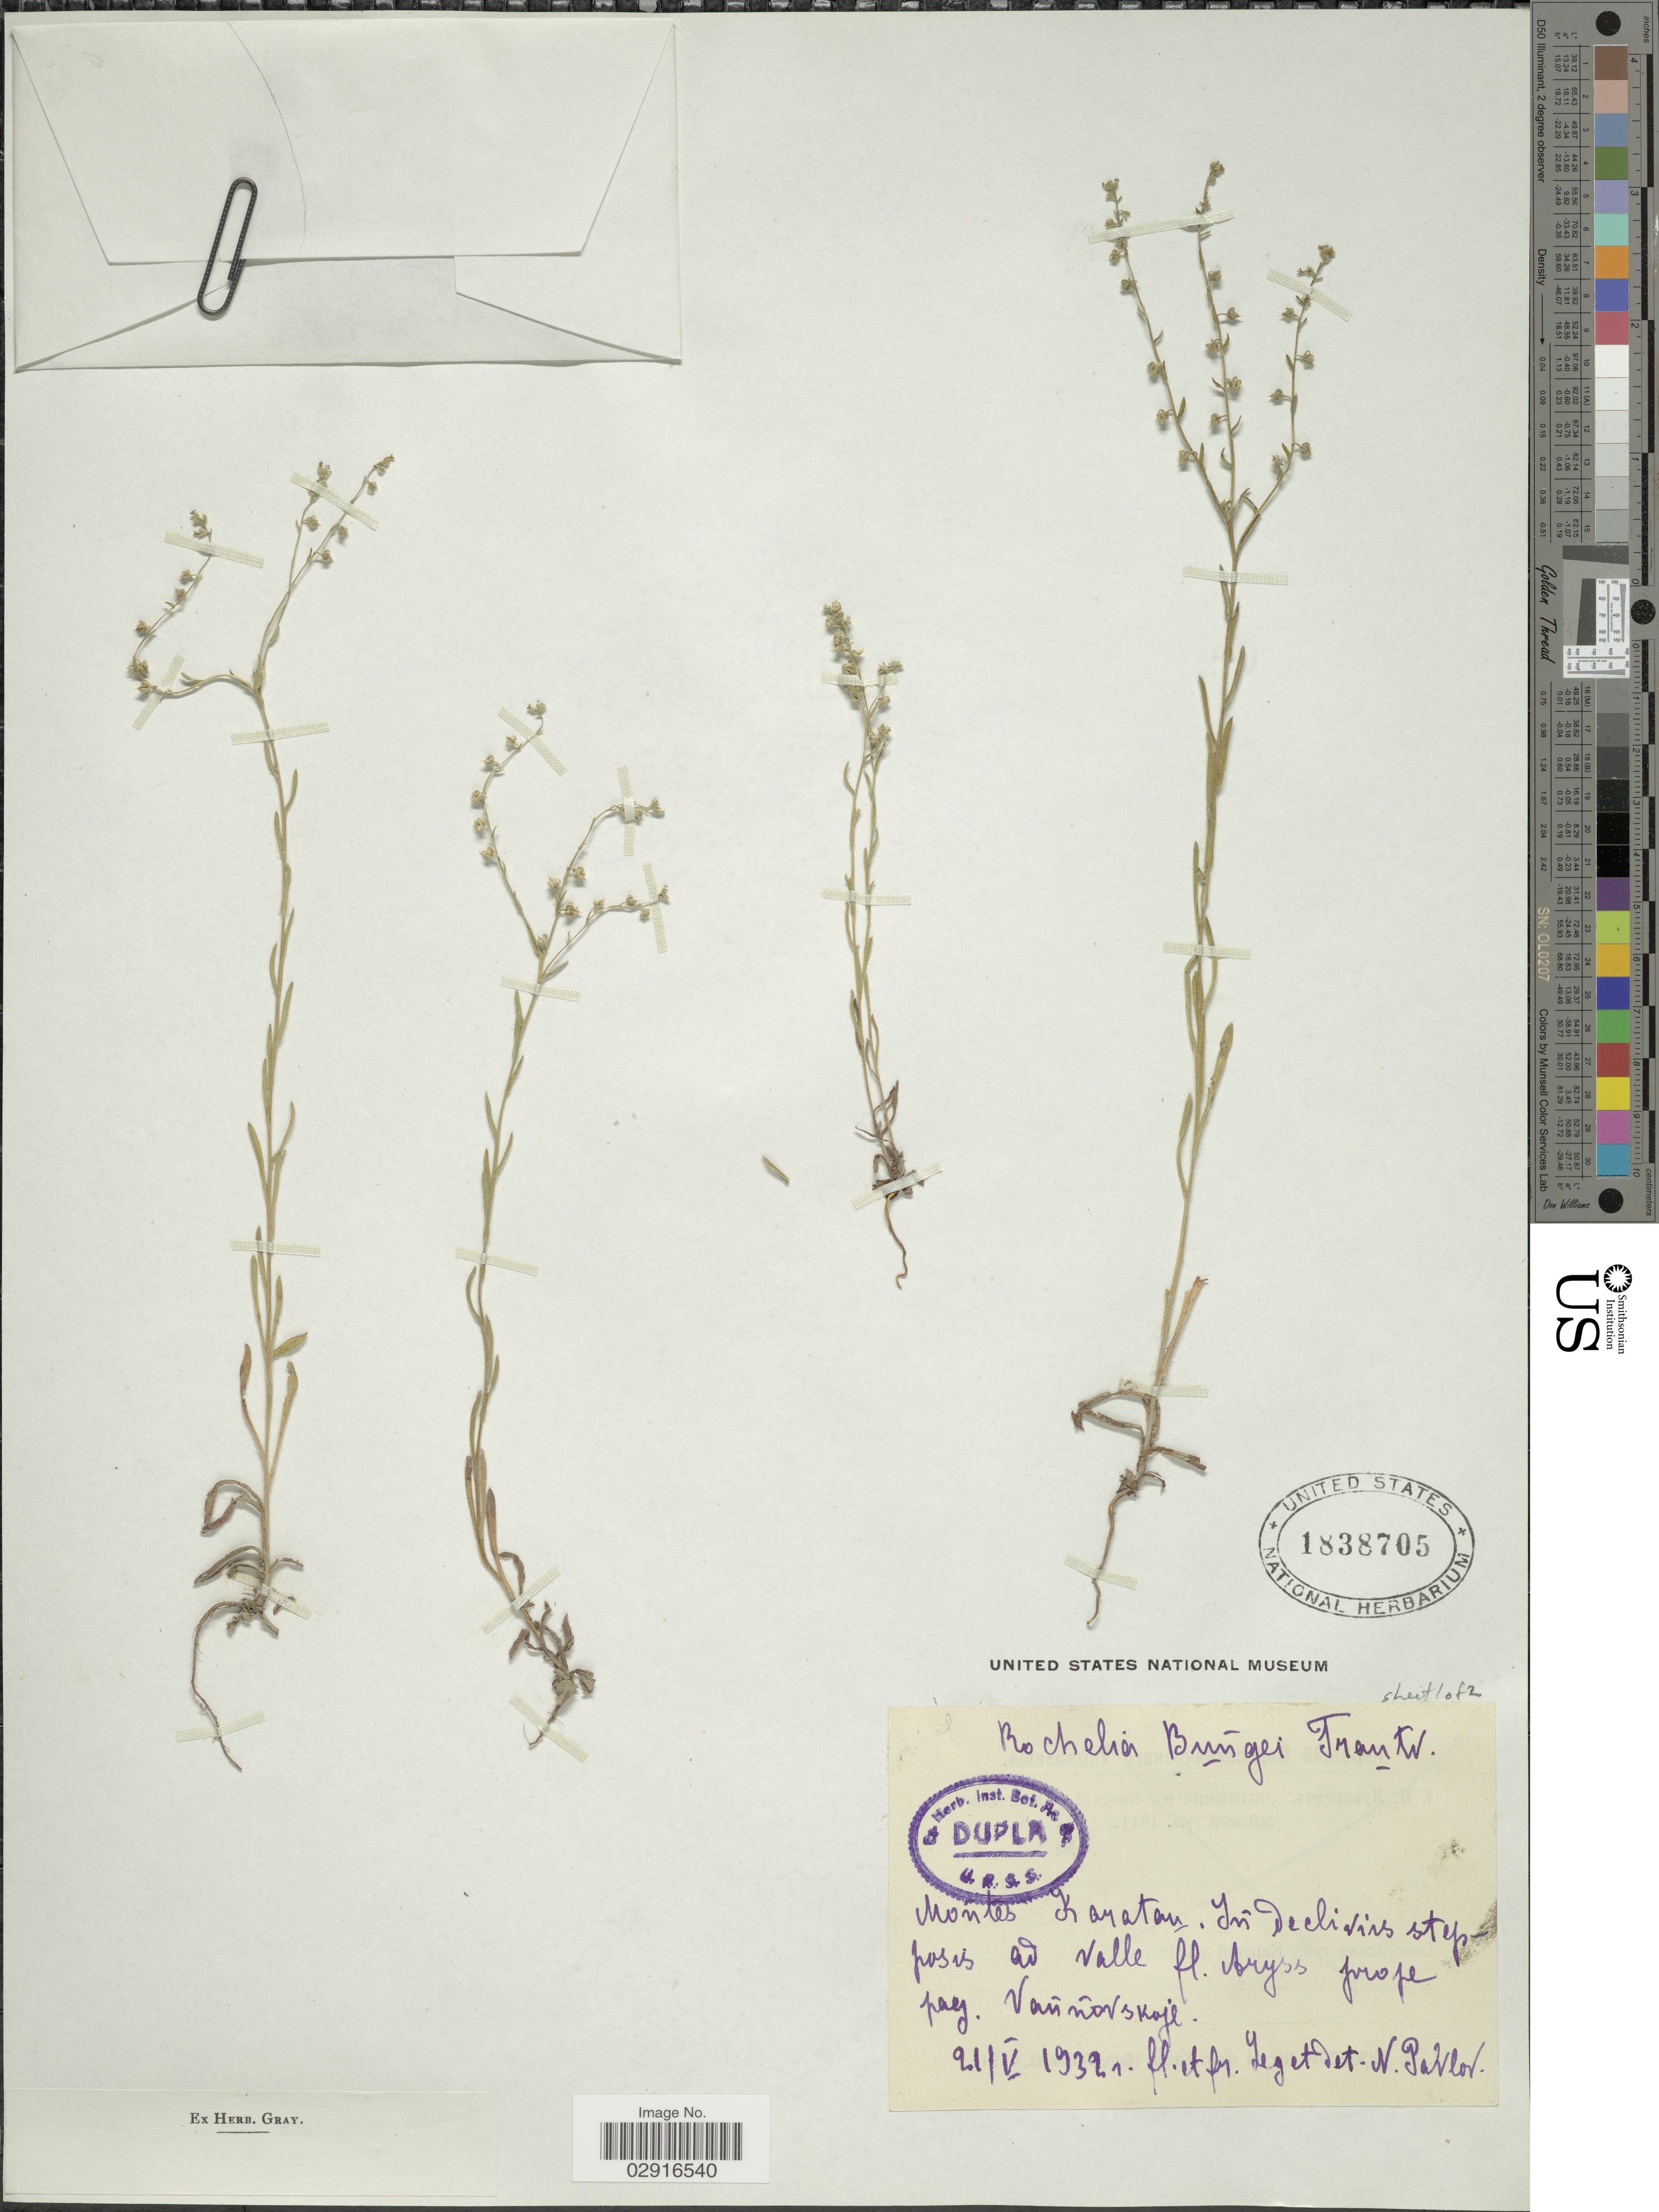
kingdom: Plantae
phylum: Tracheophyta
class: Magnoliopsida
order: Boraginales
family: Boraginaceae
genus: Rochelia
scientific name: Rochelia bungei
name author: Trautv.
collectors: N. Pavlov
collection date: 1932-05-21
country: Kazakhstan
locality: Móntes Karatau. Valle fl. Aryss.Prope pag. Vannovskoje.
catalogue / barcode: US 1838705